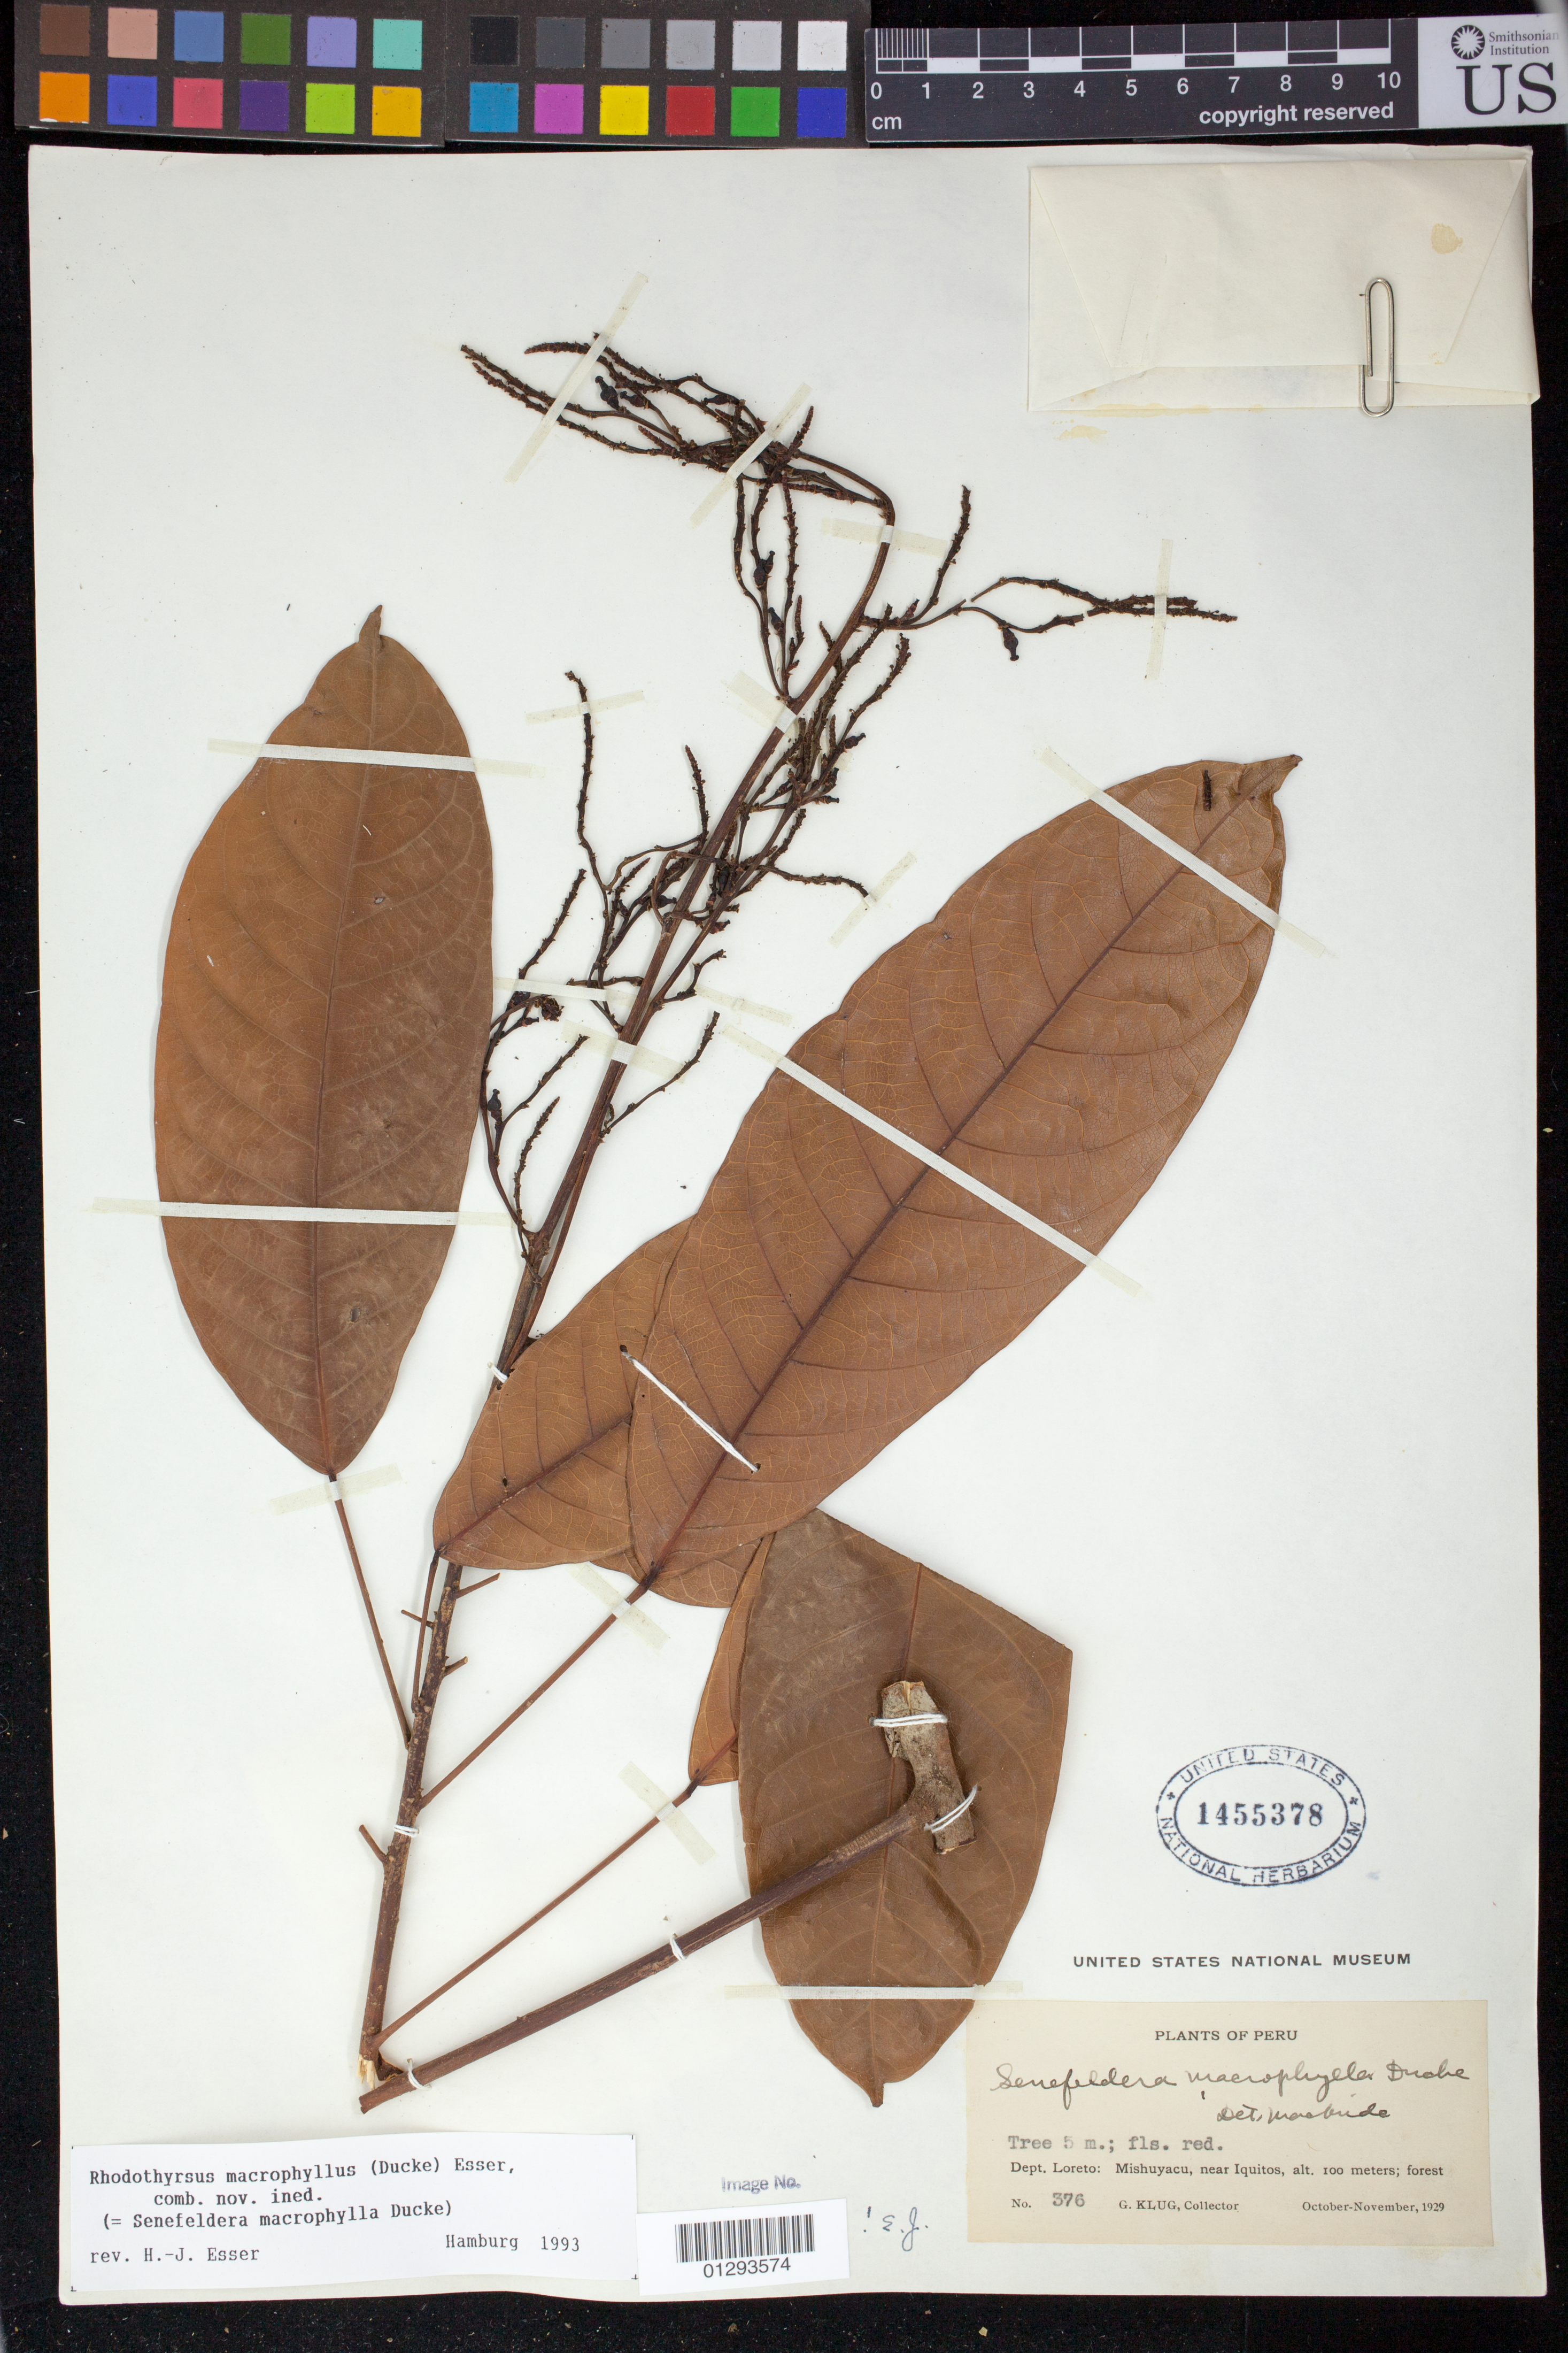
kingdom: Plantae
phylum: Tracheophyta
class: Magnoliopsida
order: Malpighiales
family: Euphorbiaceae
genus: Rhodothyrsus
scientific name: Rhodothyrsus macrophyllus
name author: (Ducke) Esser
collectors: G. Klug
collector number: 376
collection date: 1929-10/1929-11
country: Peru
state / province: Loreto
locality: Mishuyacu, near Iquitos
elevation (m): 100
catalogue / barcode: US 1455378